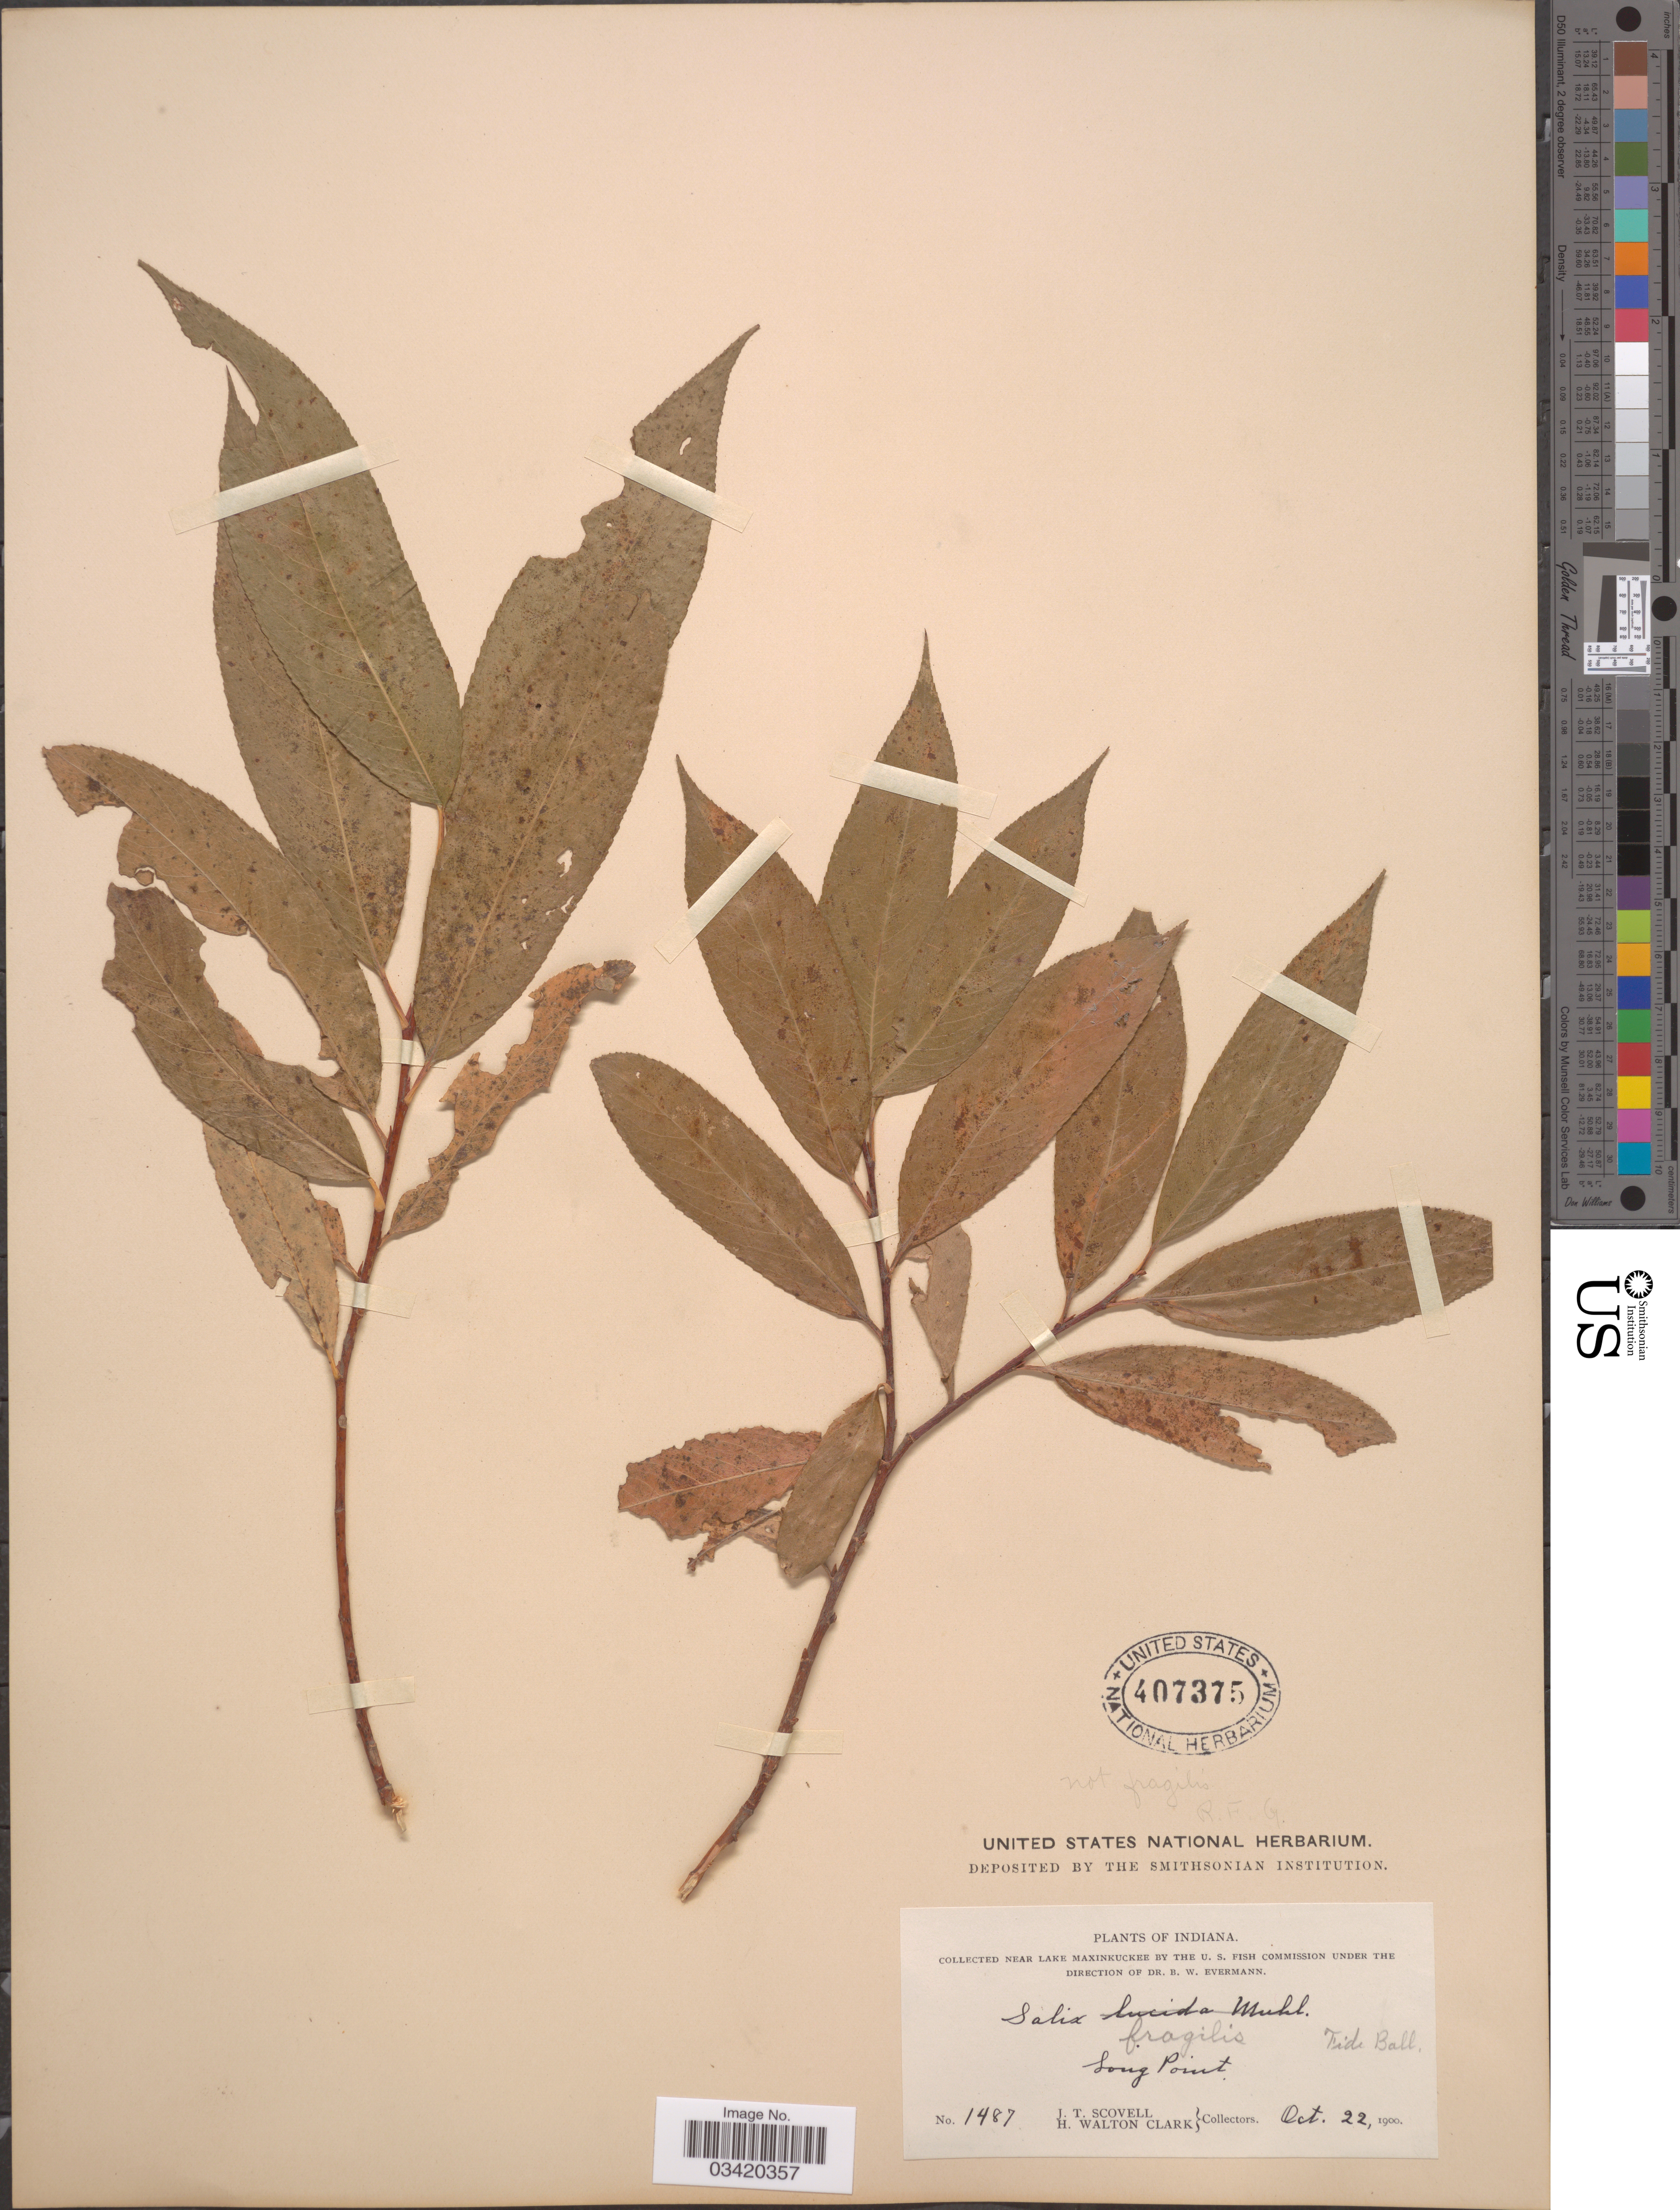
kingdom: Plantae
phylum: Tracheophyta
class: Magnoliopsida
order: Malpighiales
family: Salicaceae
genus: Salix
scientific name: Salix fragilis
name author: L.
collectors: J. T. Scovell & H. W. Clark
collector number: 1487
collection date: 1900-10-22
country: United States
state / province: Indiana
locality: Near Lake Maxinkuckee. Long Point.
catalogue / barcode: US 407375